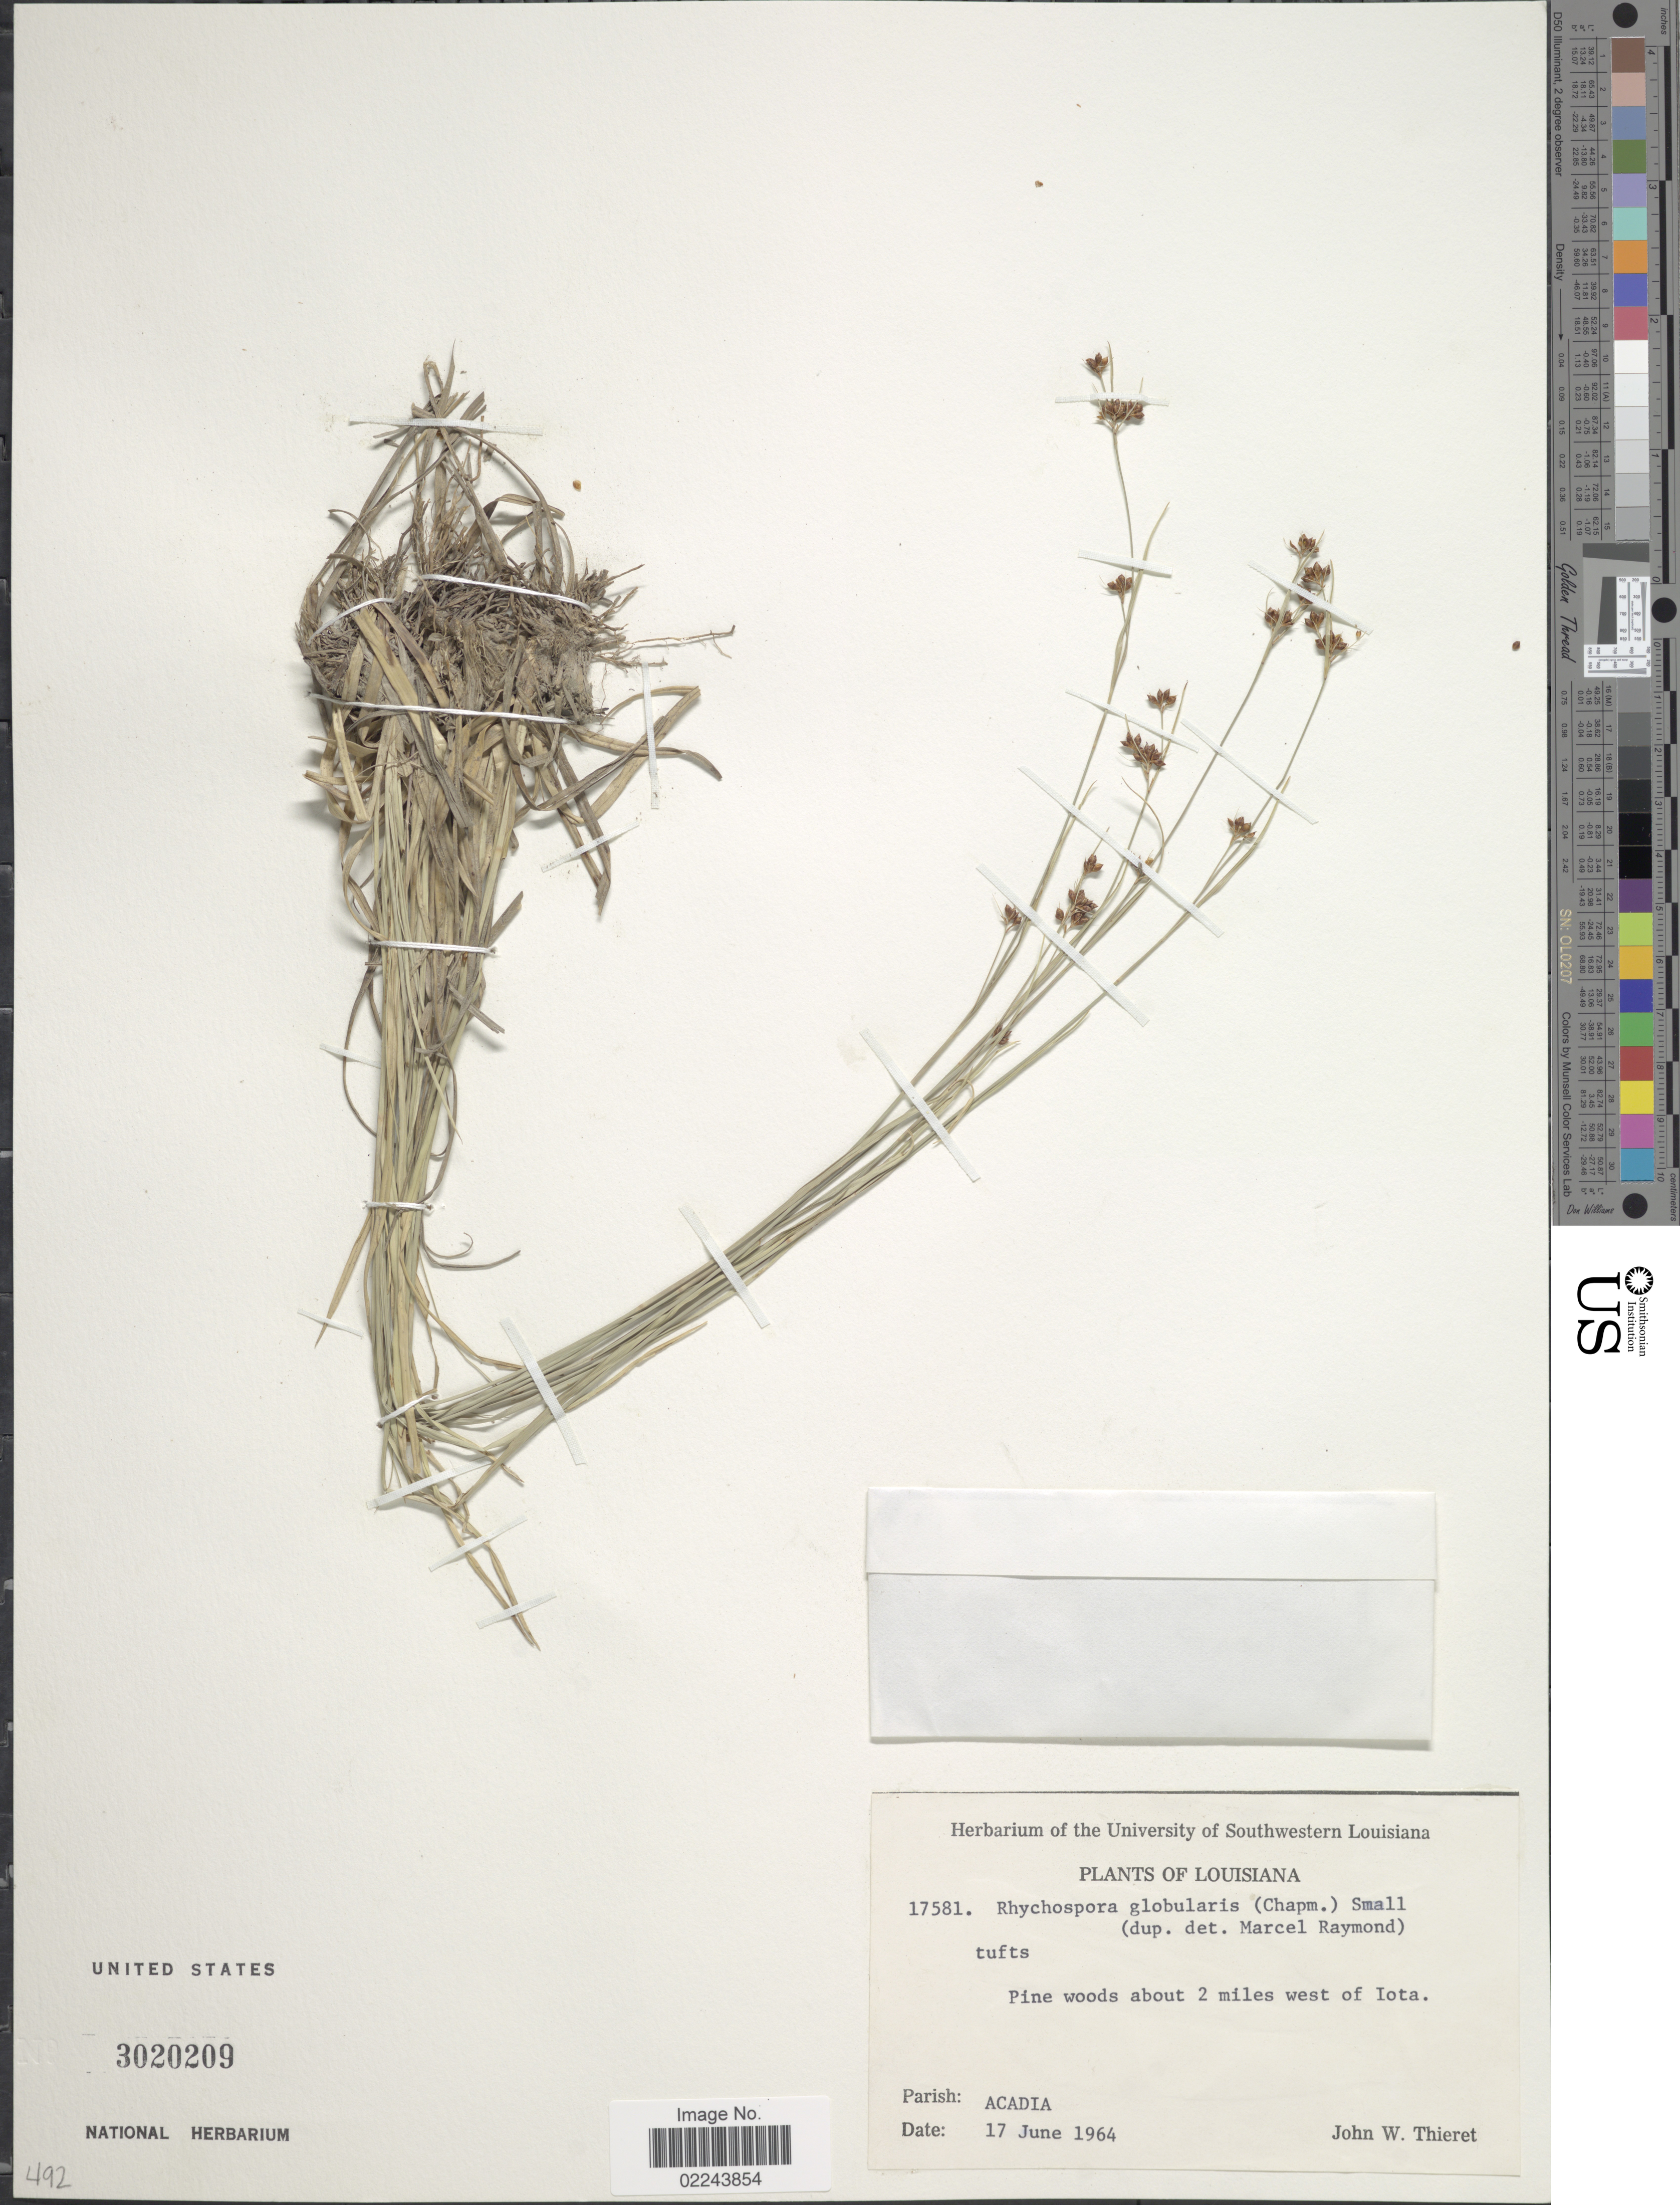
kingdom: Plantae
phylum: Tracheophyta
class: Liliopsida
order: Poales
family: Cyperaceae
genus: Rhynchospora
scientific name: Rhynchospora globularis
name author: (Chapm.) Small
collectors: J. W. Thieret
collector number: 17581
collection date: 1964-06-17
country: United States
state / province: Louisiana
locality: About 2 miles west of Iota, Parish Acadia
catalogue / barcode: US 3020209